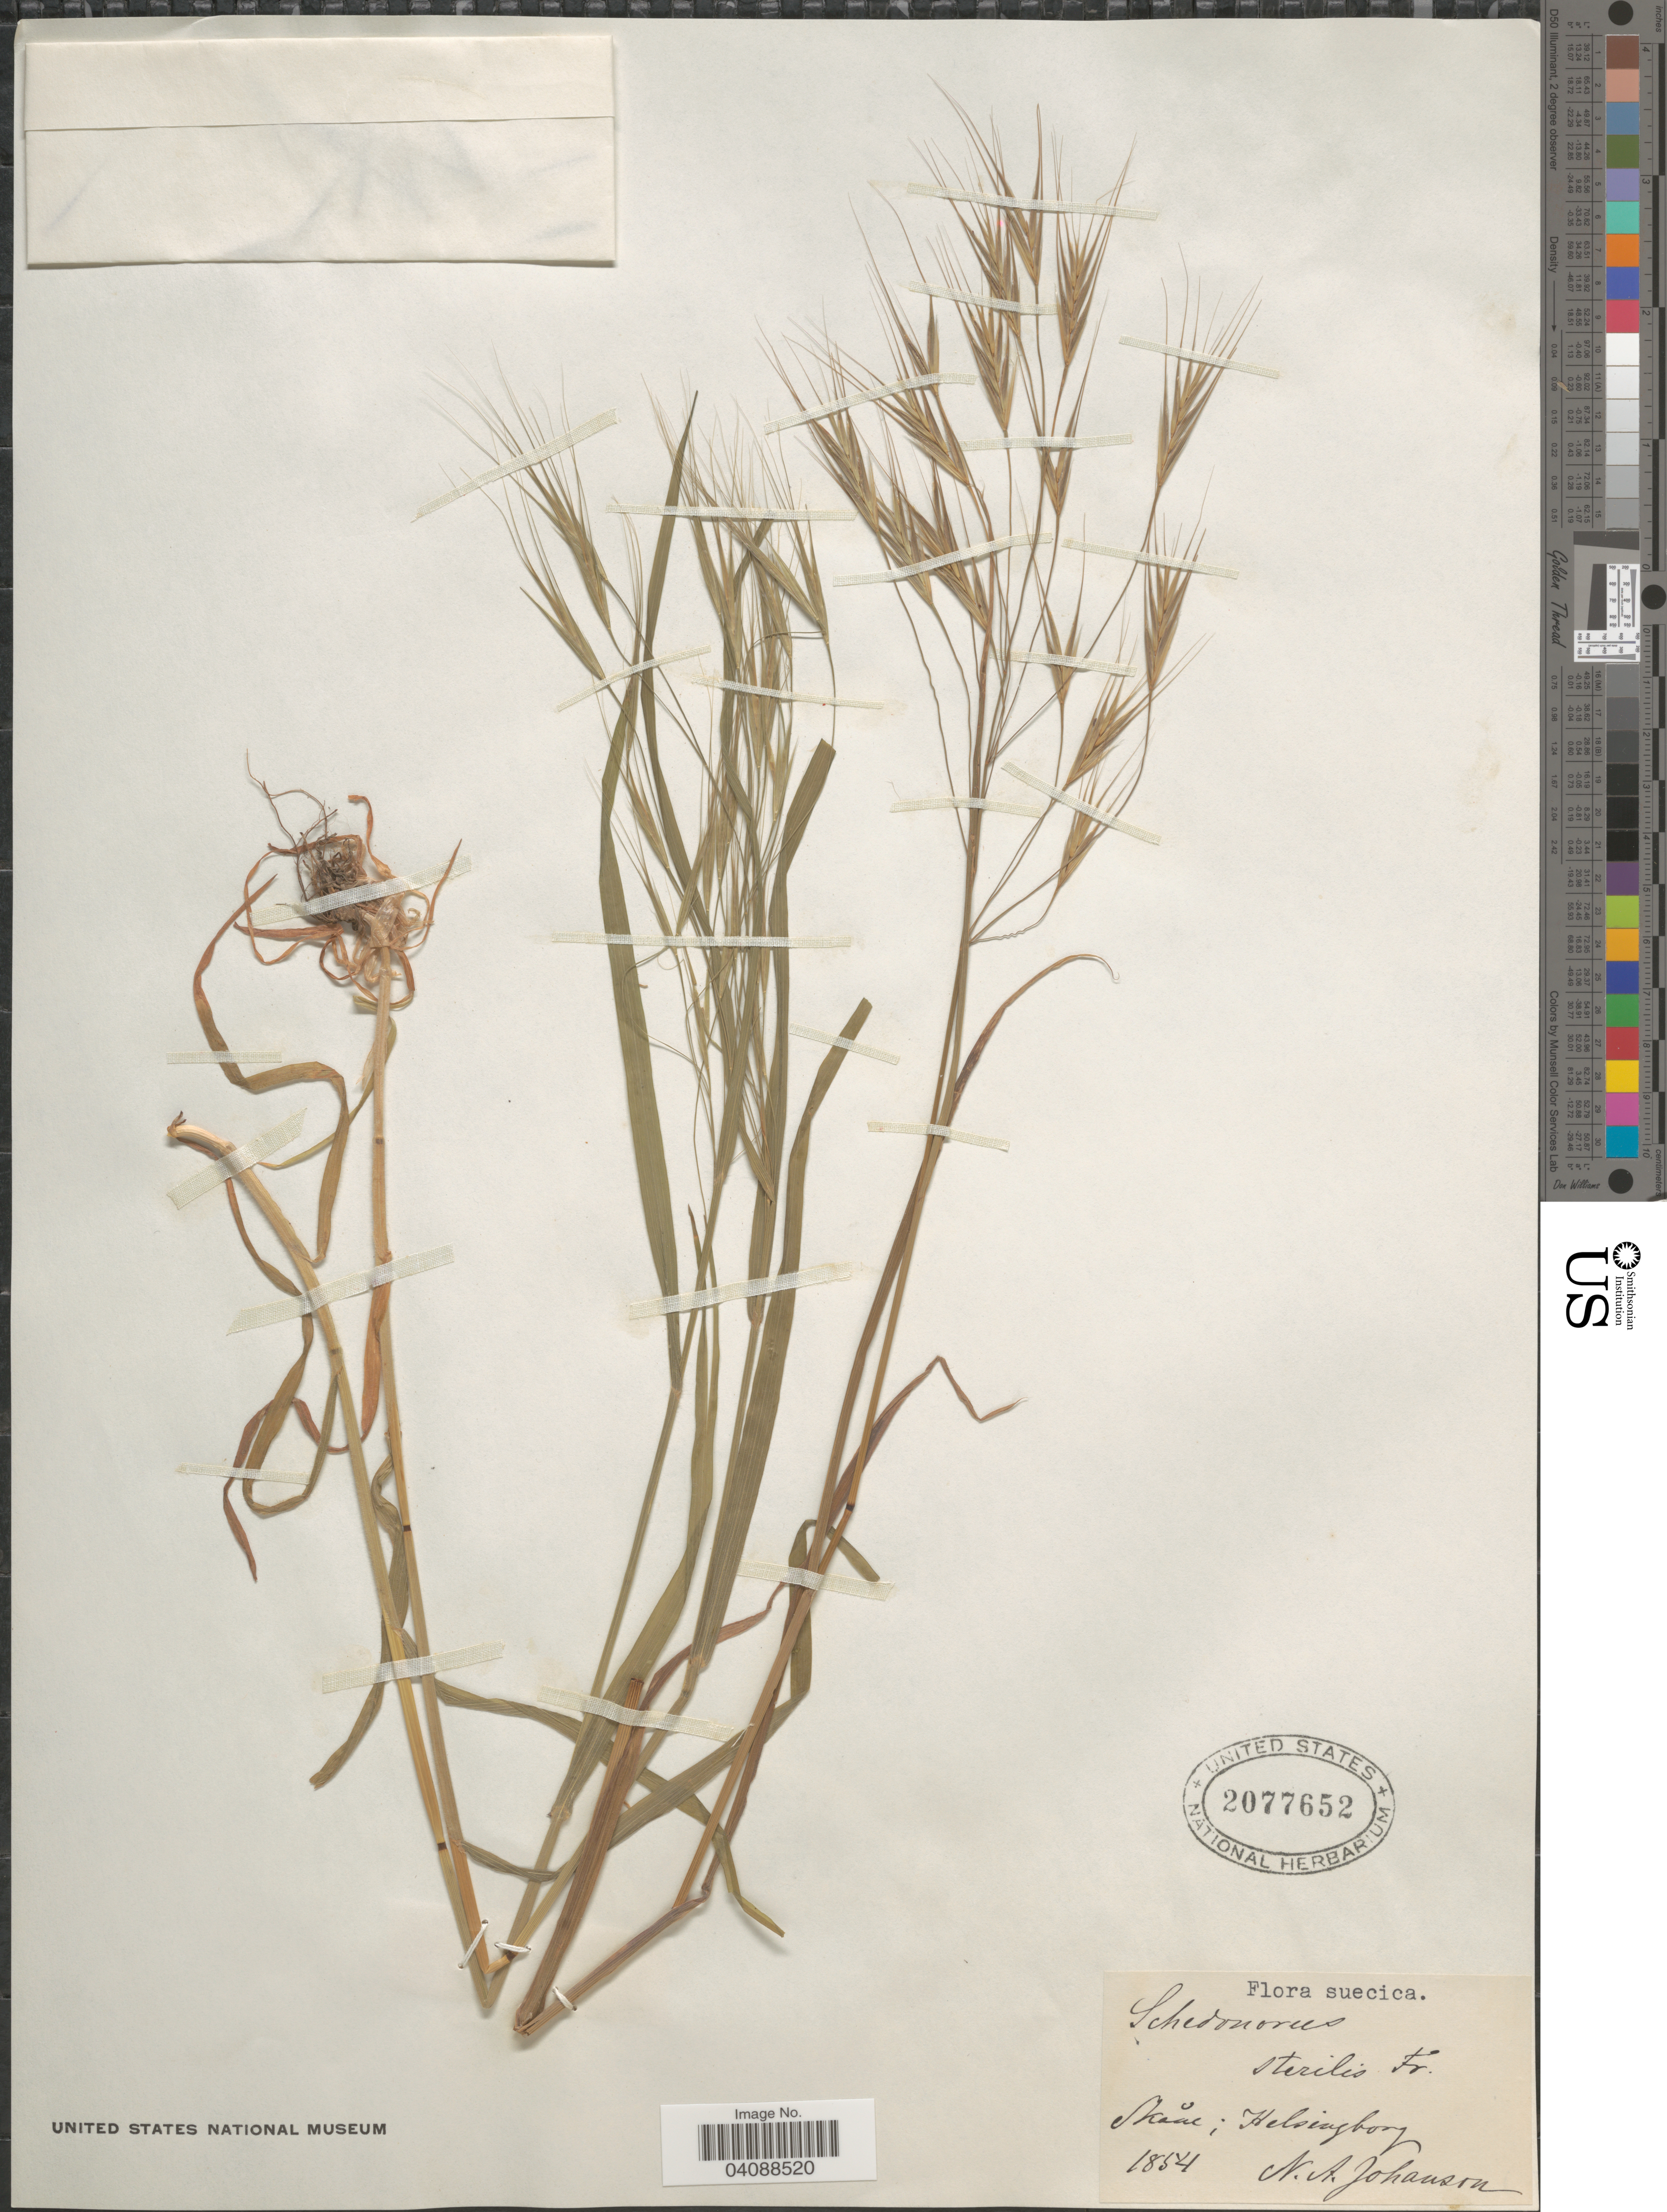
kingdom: Plantae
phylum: Tracheophyta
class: Liliopsida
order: Poales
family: Poaceae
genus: Bromus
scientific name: Bromus sterilis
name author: L.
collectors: N. Johanson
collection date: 1854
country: Sweden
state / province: Skåne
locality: Suecica. Helsingborg.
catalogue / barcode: US 2077652